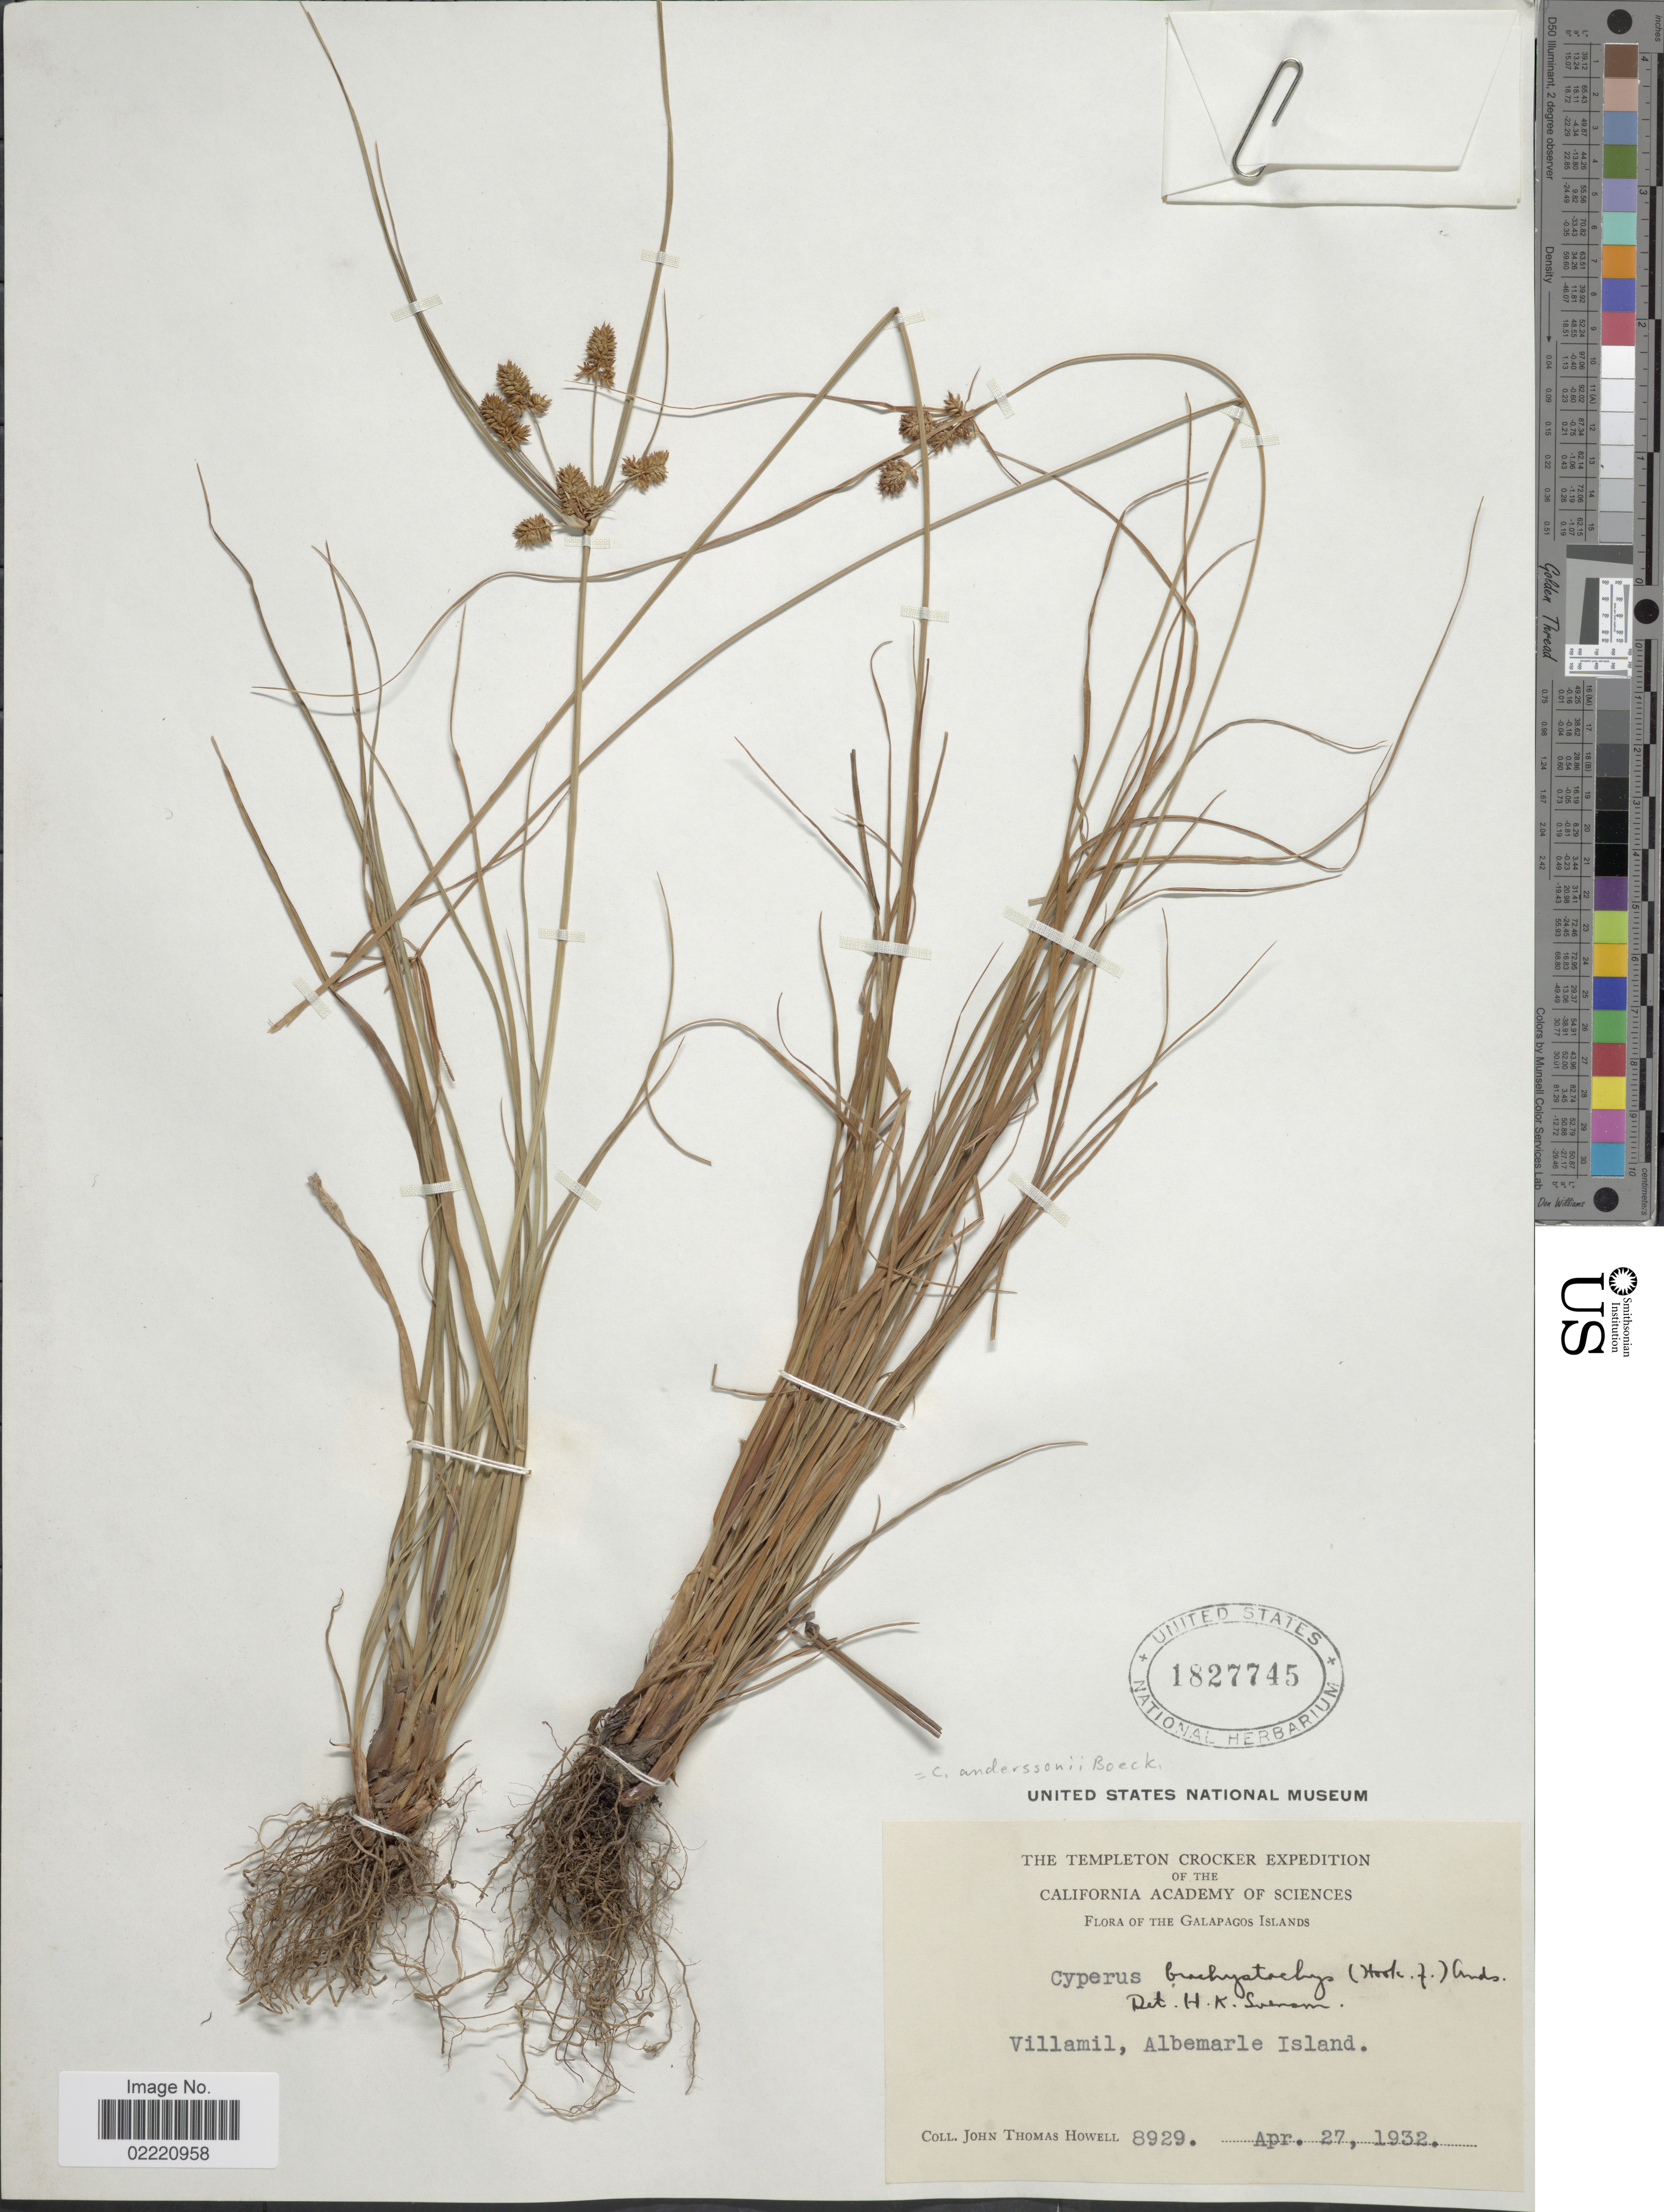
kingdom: Plantae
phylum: Tracheophyta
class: Liliopsida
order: Poales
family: Cyperaceae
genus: Cyperus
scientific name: Cyperus anderssonii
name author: Boeckeler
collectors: J. T. Howell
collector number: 8929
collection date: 1932-04-27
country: Ecuador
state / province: Colón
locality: The Galapagos Islands, Villamil, Albemarle Island.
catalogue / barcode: US 1827745